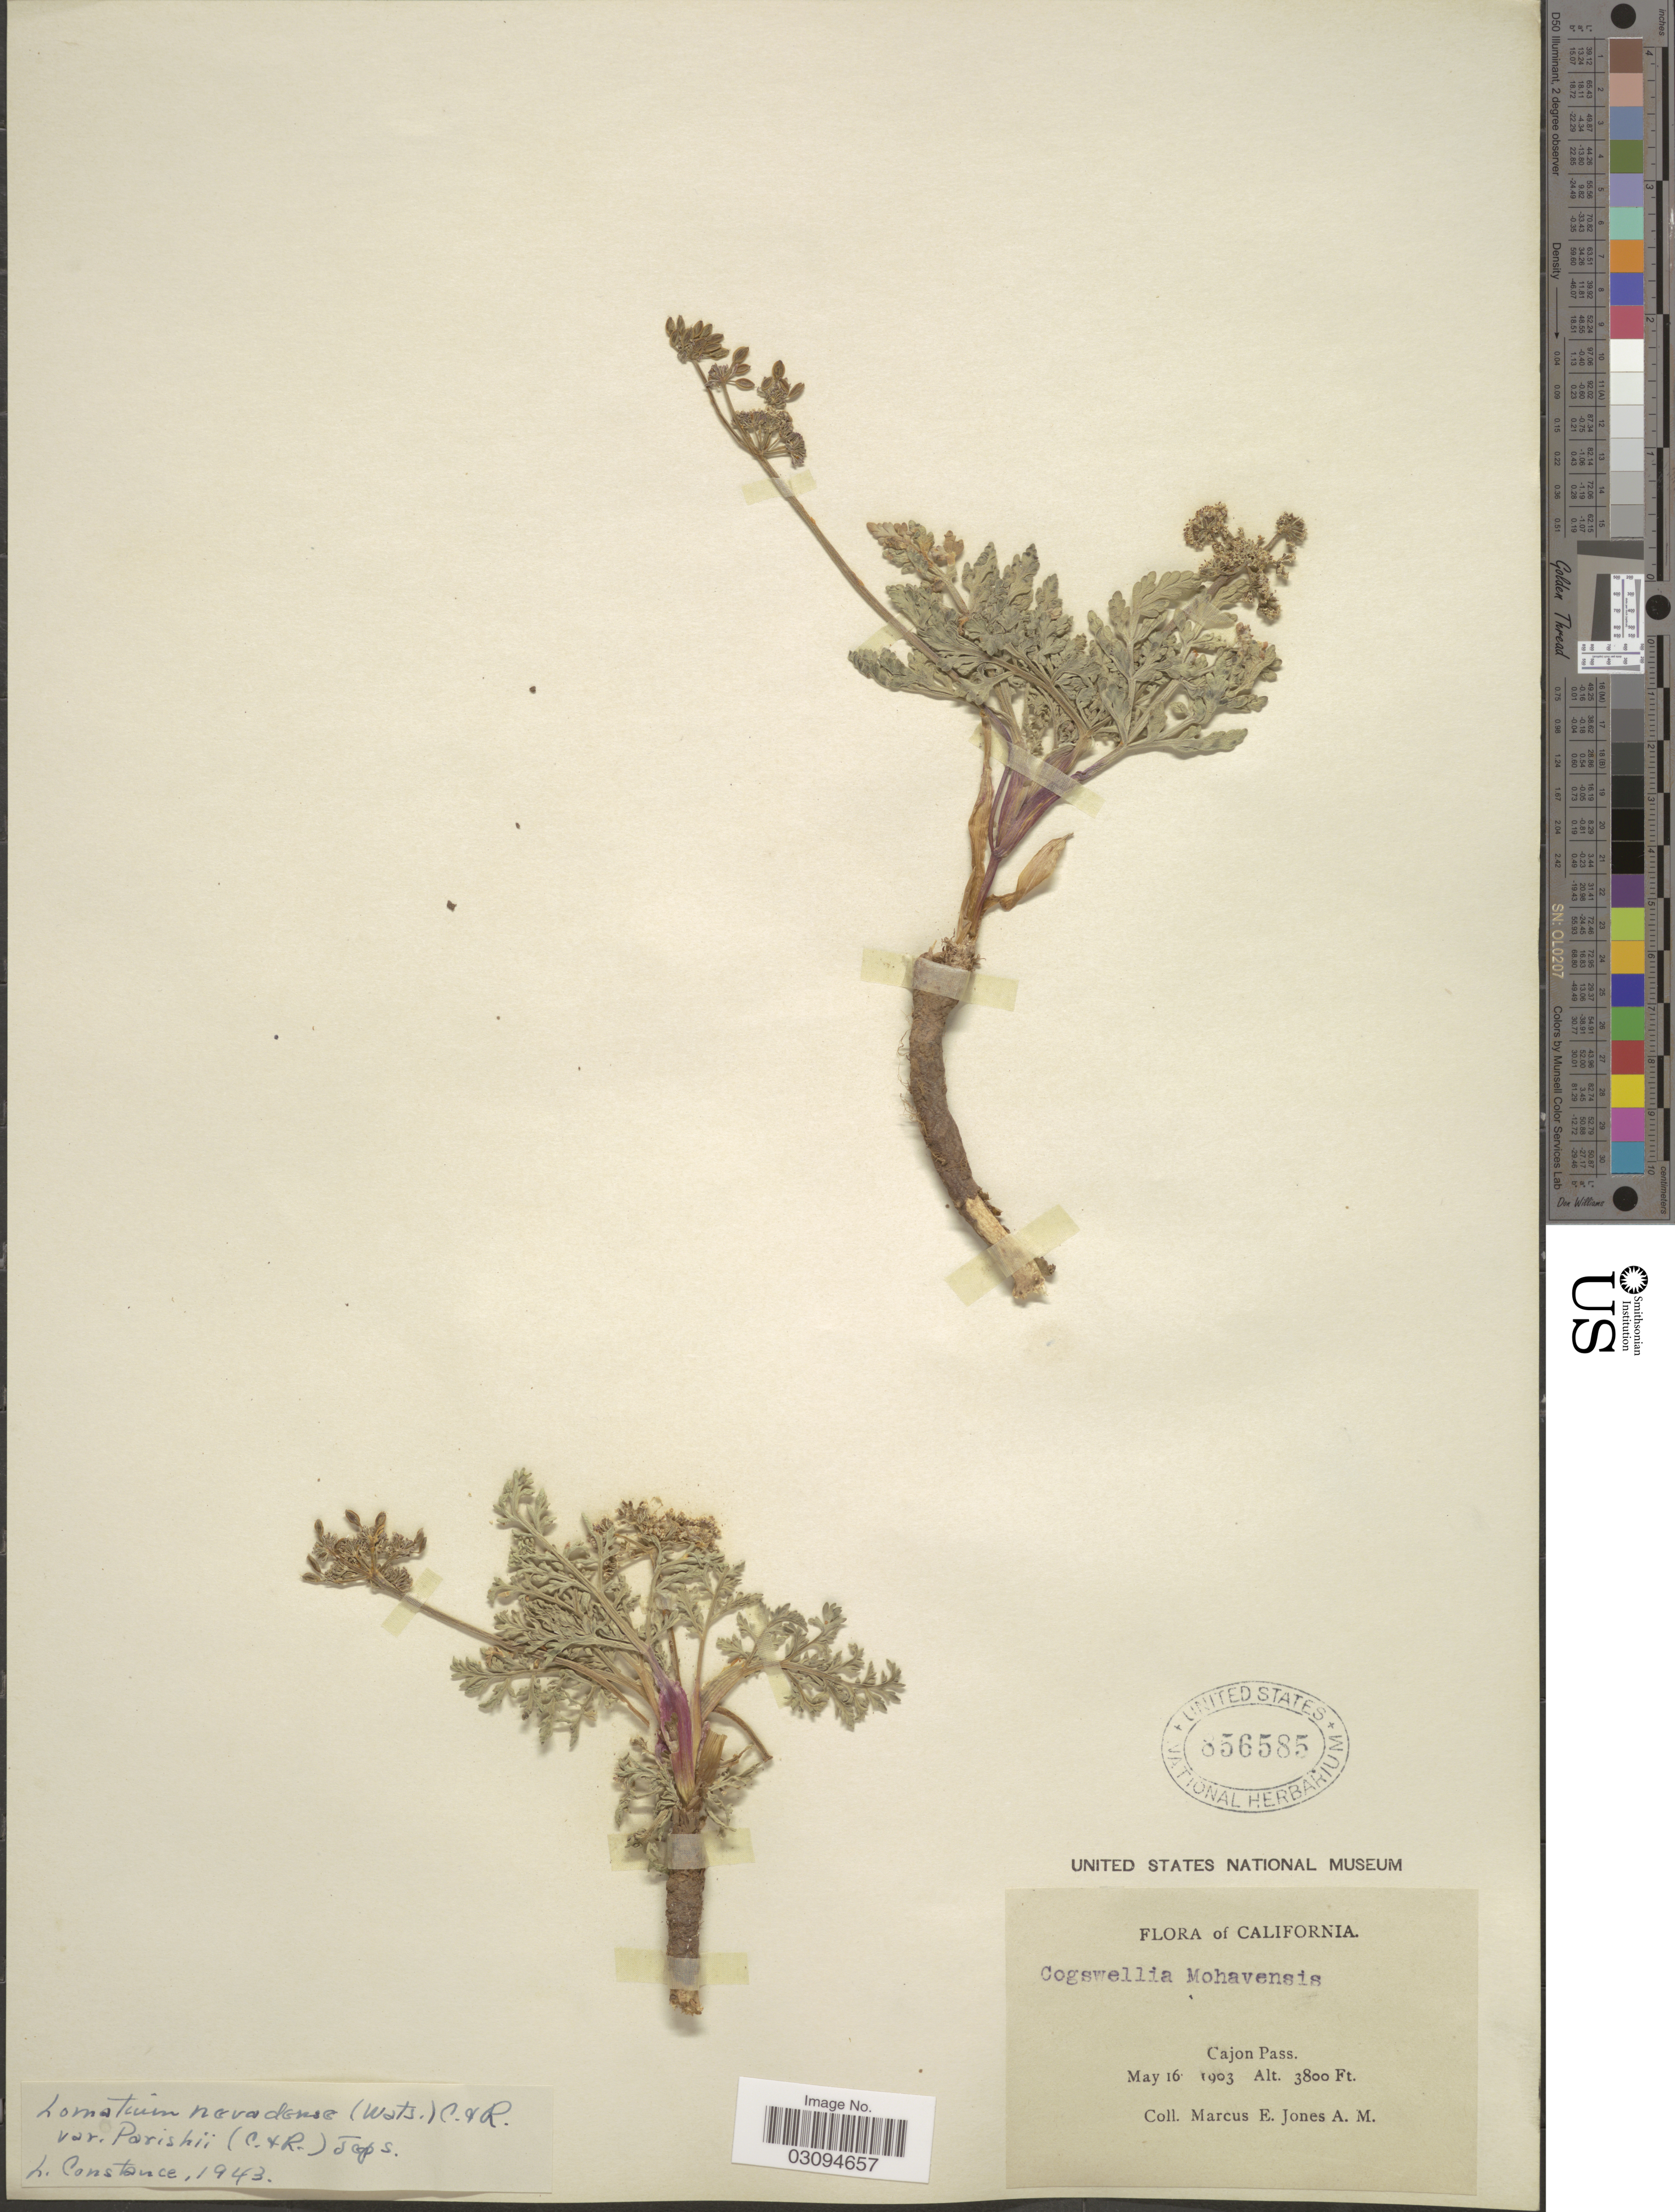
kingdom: Plantae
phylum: Tracheophyta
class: Magnoliopsida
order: Apiales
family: Apiaceae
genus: Lomatium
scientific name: Lomatium nevadense var. parishii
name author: (J.M. Coult. & Rose) Jeps.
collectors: M. E. Jones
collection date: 1903-05-16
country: United States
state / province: California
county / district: San Bernardino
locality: Cajon Pass.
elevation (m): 1158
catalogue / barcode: US 856585